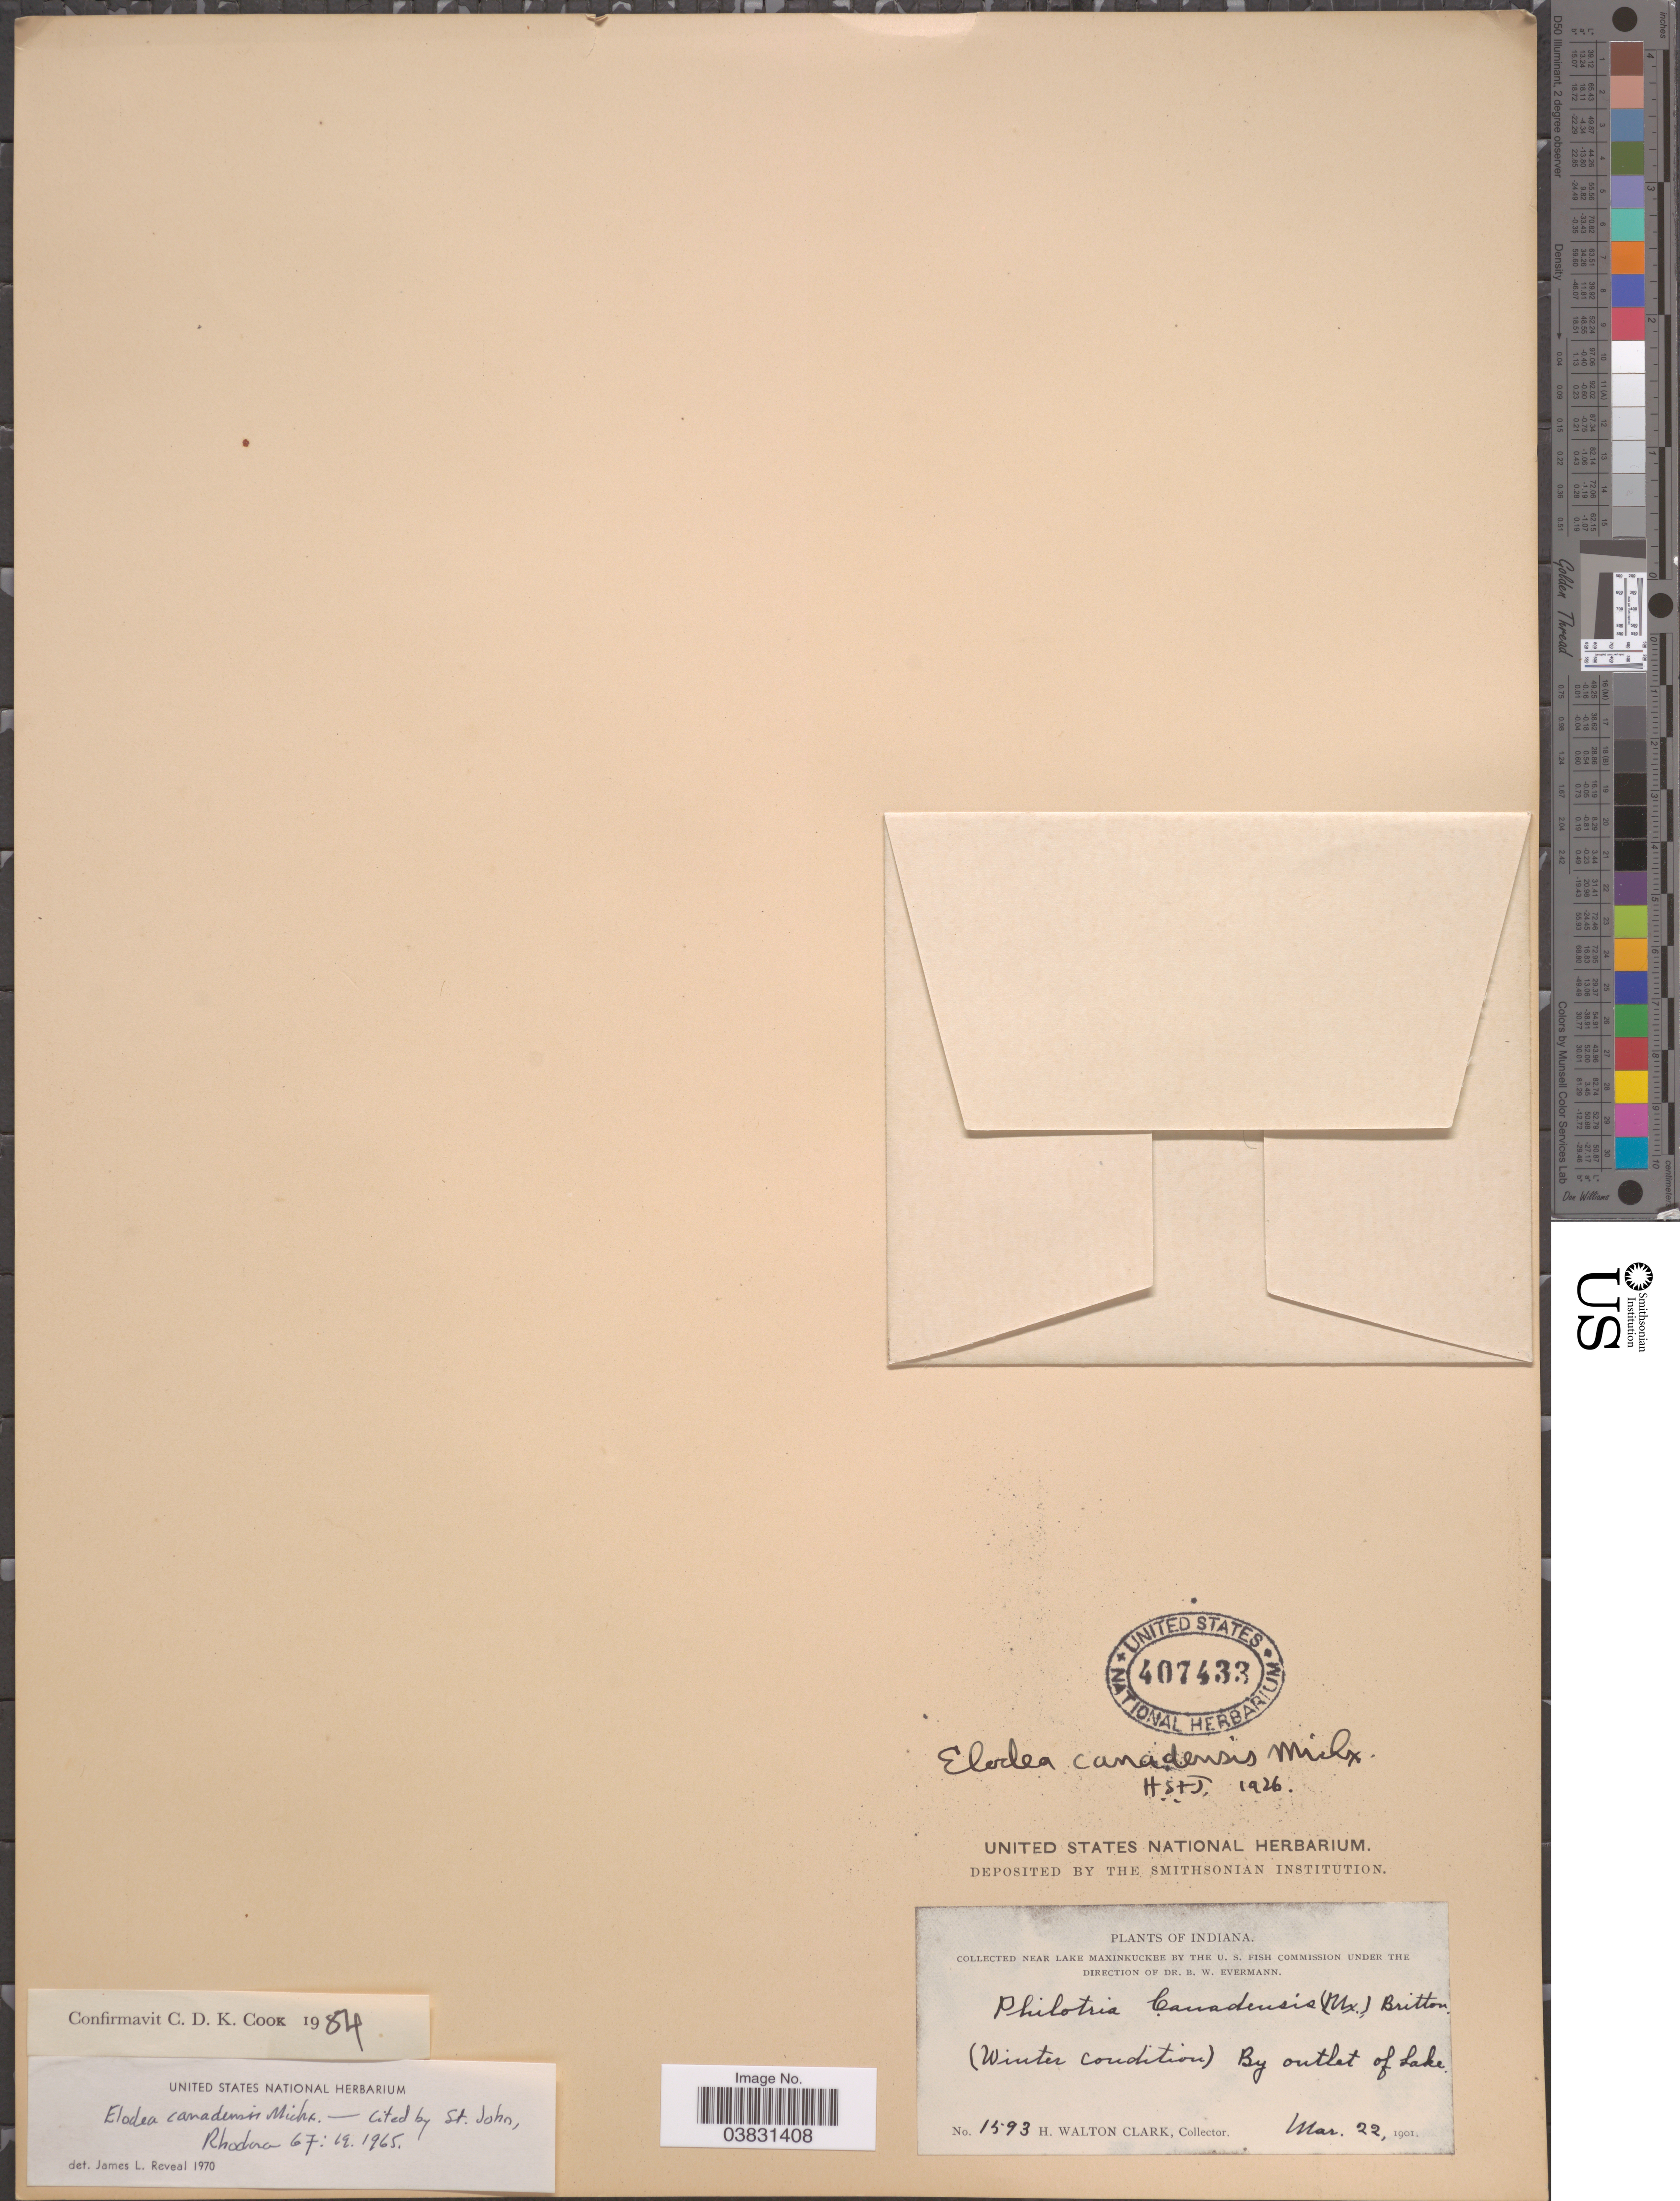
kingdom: Plantae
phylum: Tracheophyta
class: Liliopsida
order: Alismatales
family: Hydrocharitaceae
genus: Elodea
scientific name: Elodea canadensis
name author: Michx.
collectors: H. W. Clark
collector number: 1593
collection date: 1901-03-22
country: United States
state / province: Indiana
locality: Near Lake Maxinkuckee. By outlet of Lake.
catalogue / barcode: US 407433